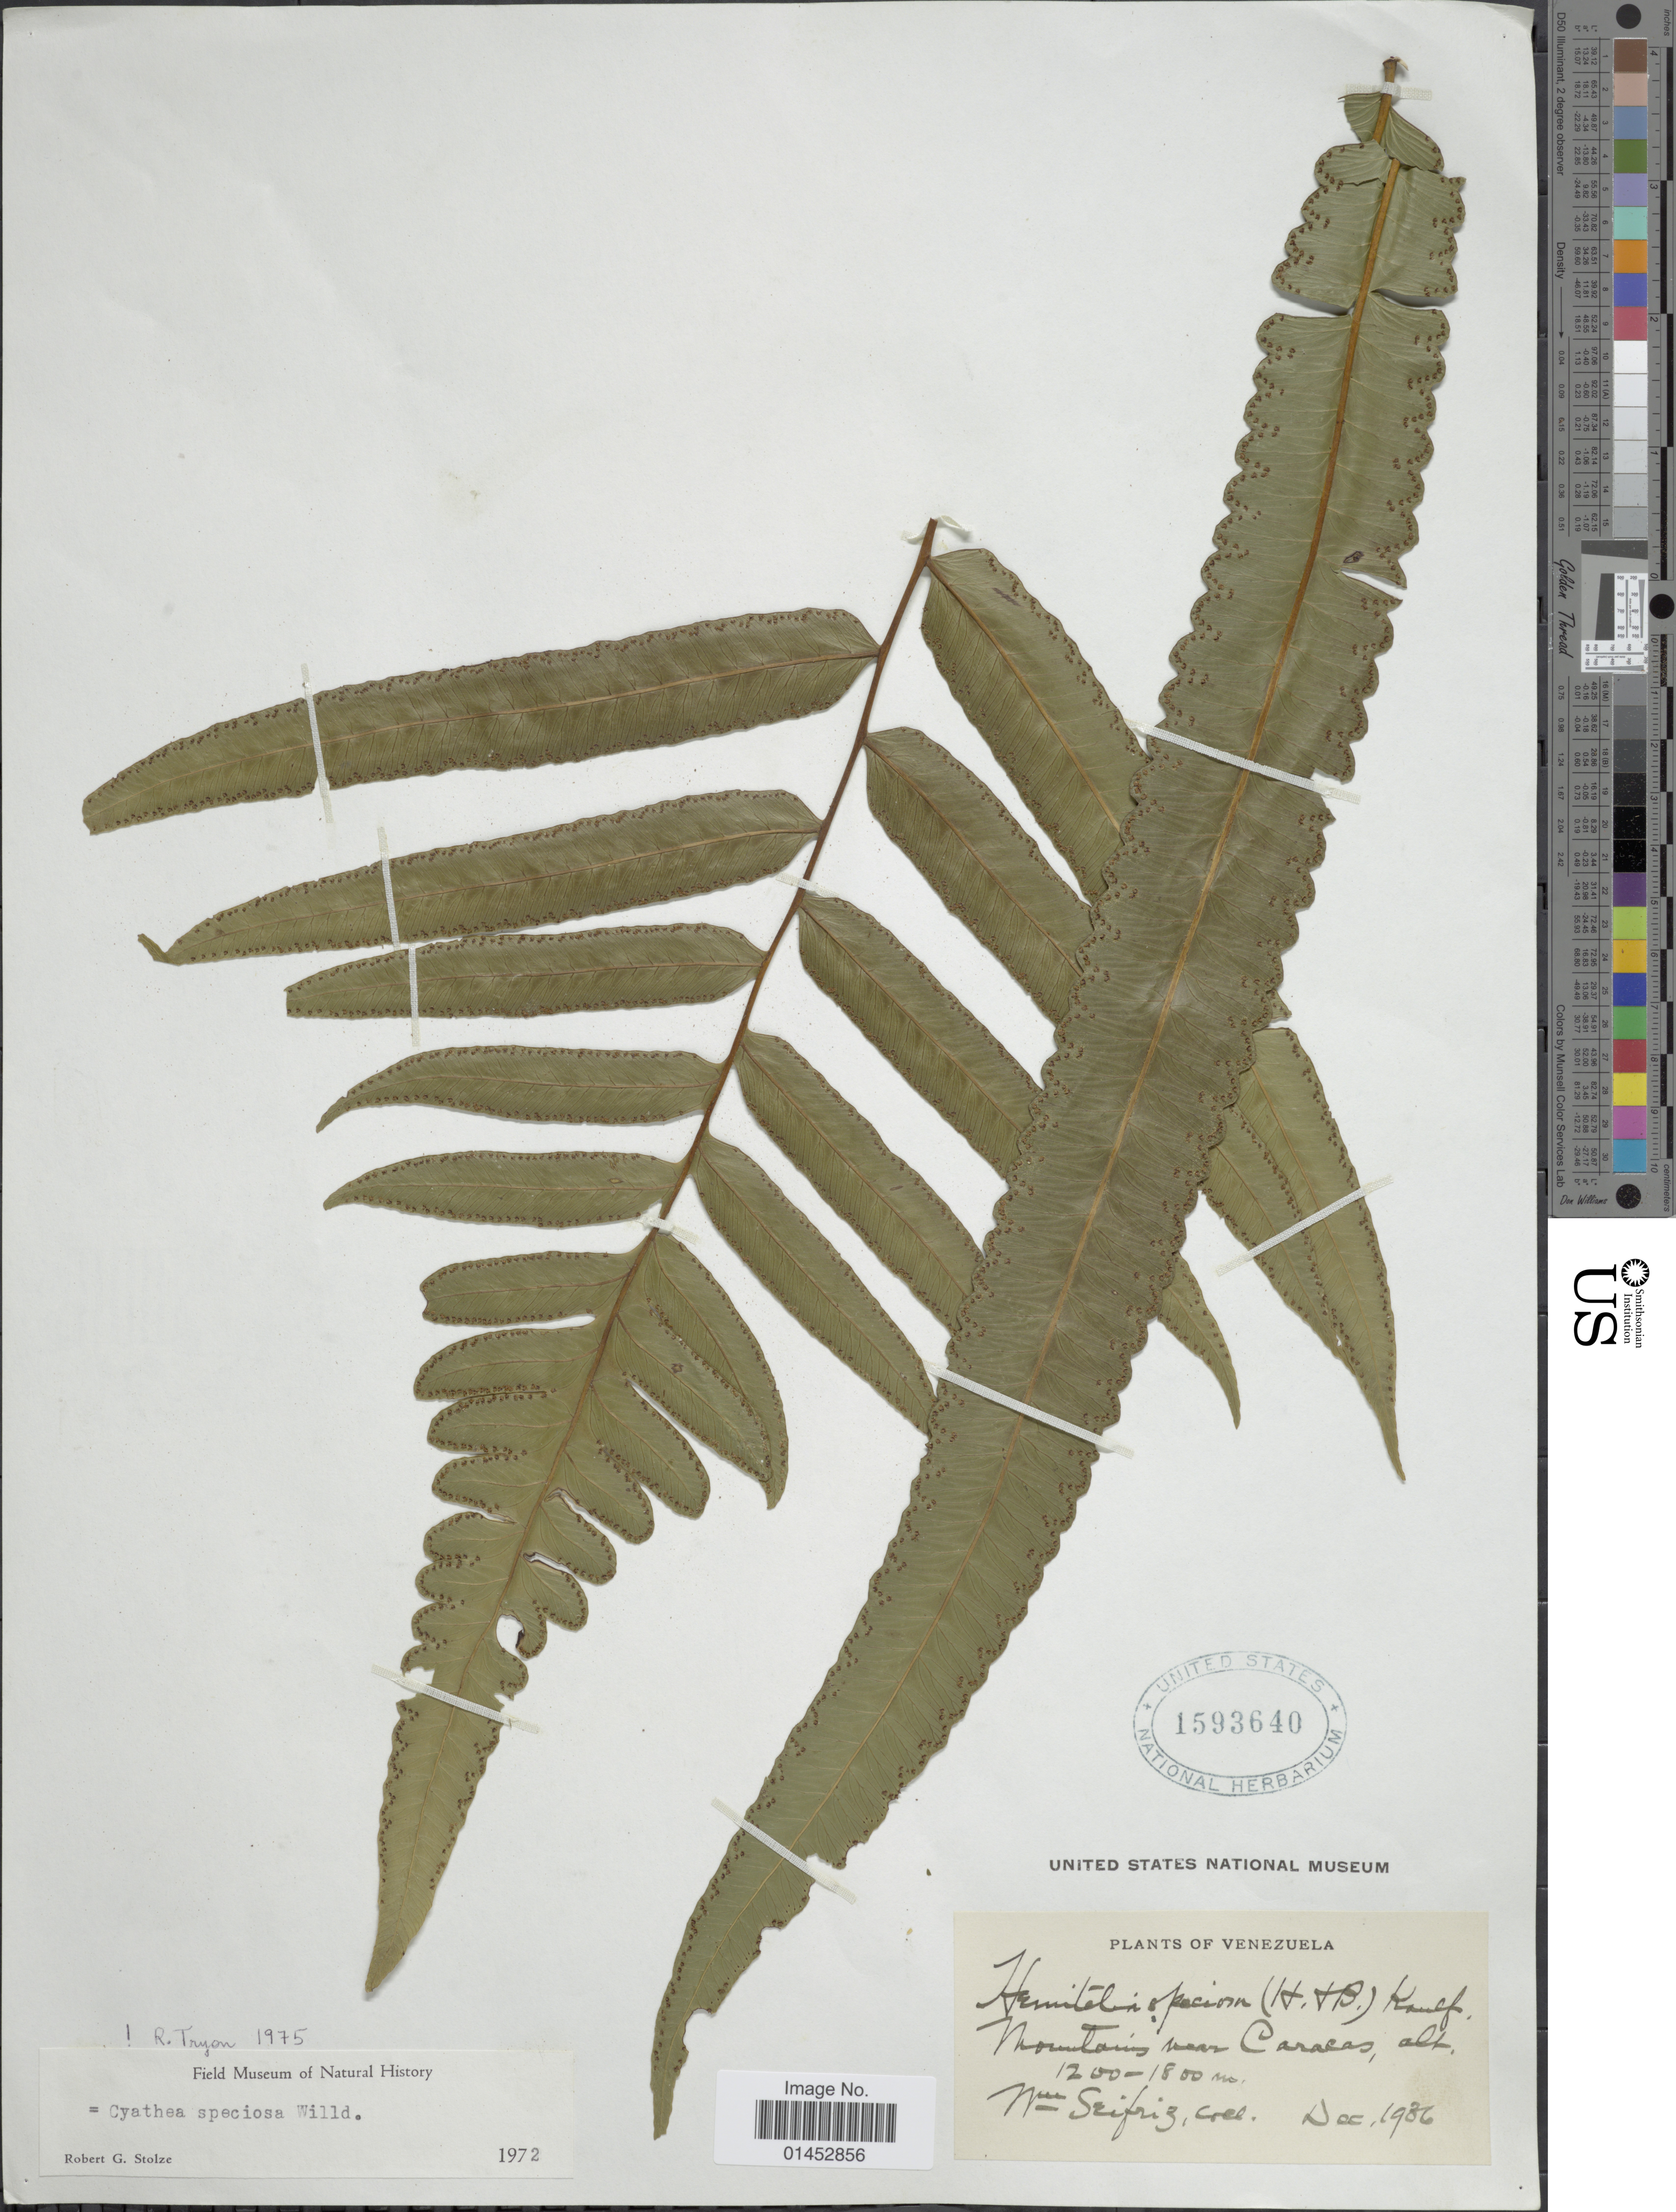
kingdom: Plantae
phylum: Tracheophyta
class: Polypodiopsida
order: Cyatheales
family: Cyatheaceae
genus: Cyathea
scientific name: Cyathea speciosa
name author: Humb. & Bonpl. ex Willd.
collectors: W. Seifriz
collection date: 1936-12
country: Venezuela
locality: Mountains near Caracas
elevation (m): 1200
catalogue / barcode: US 1593640